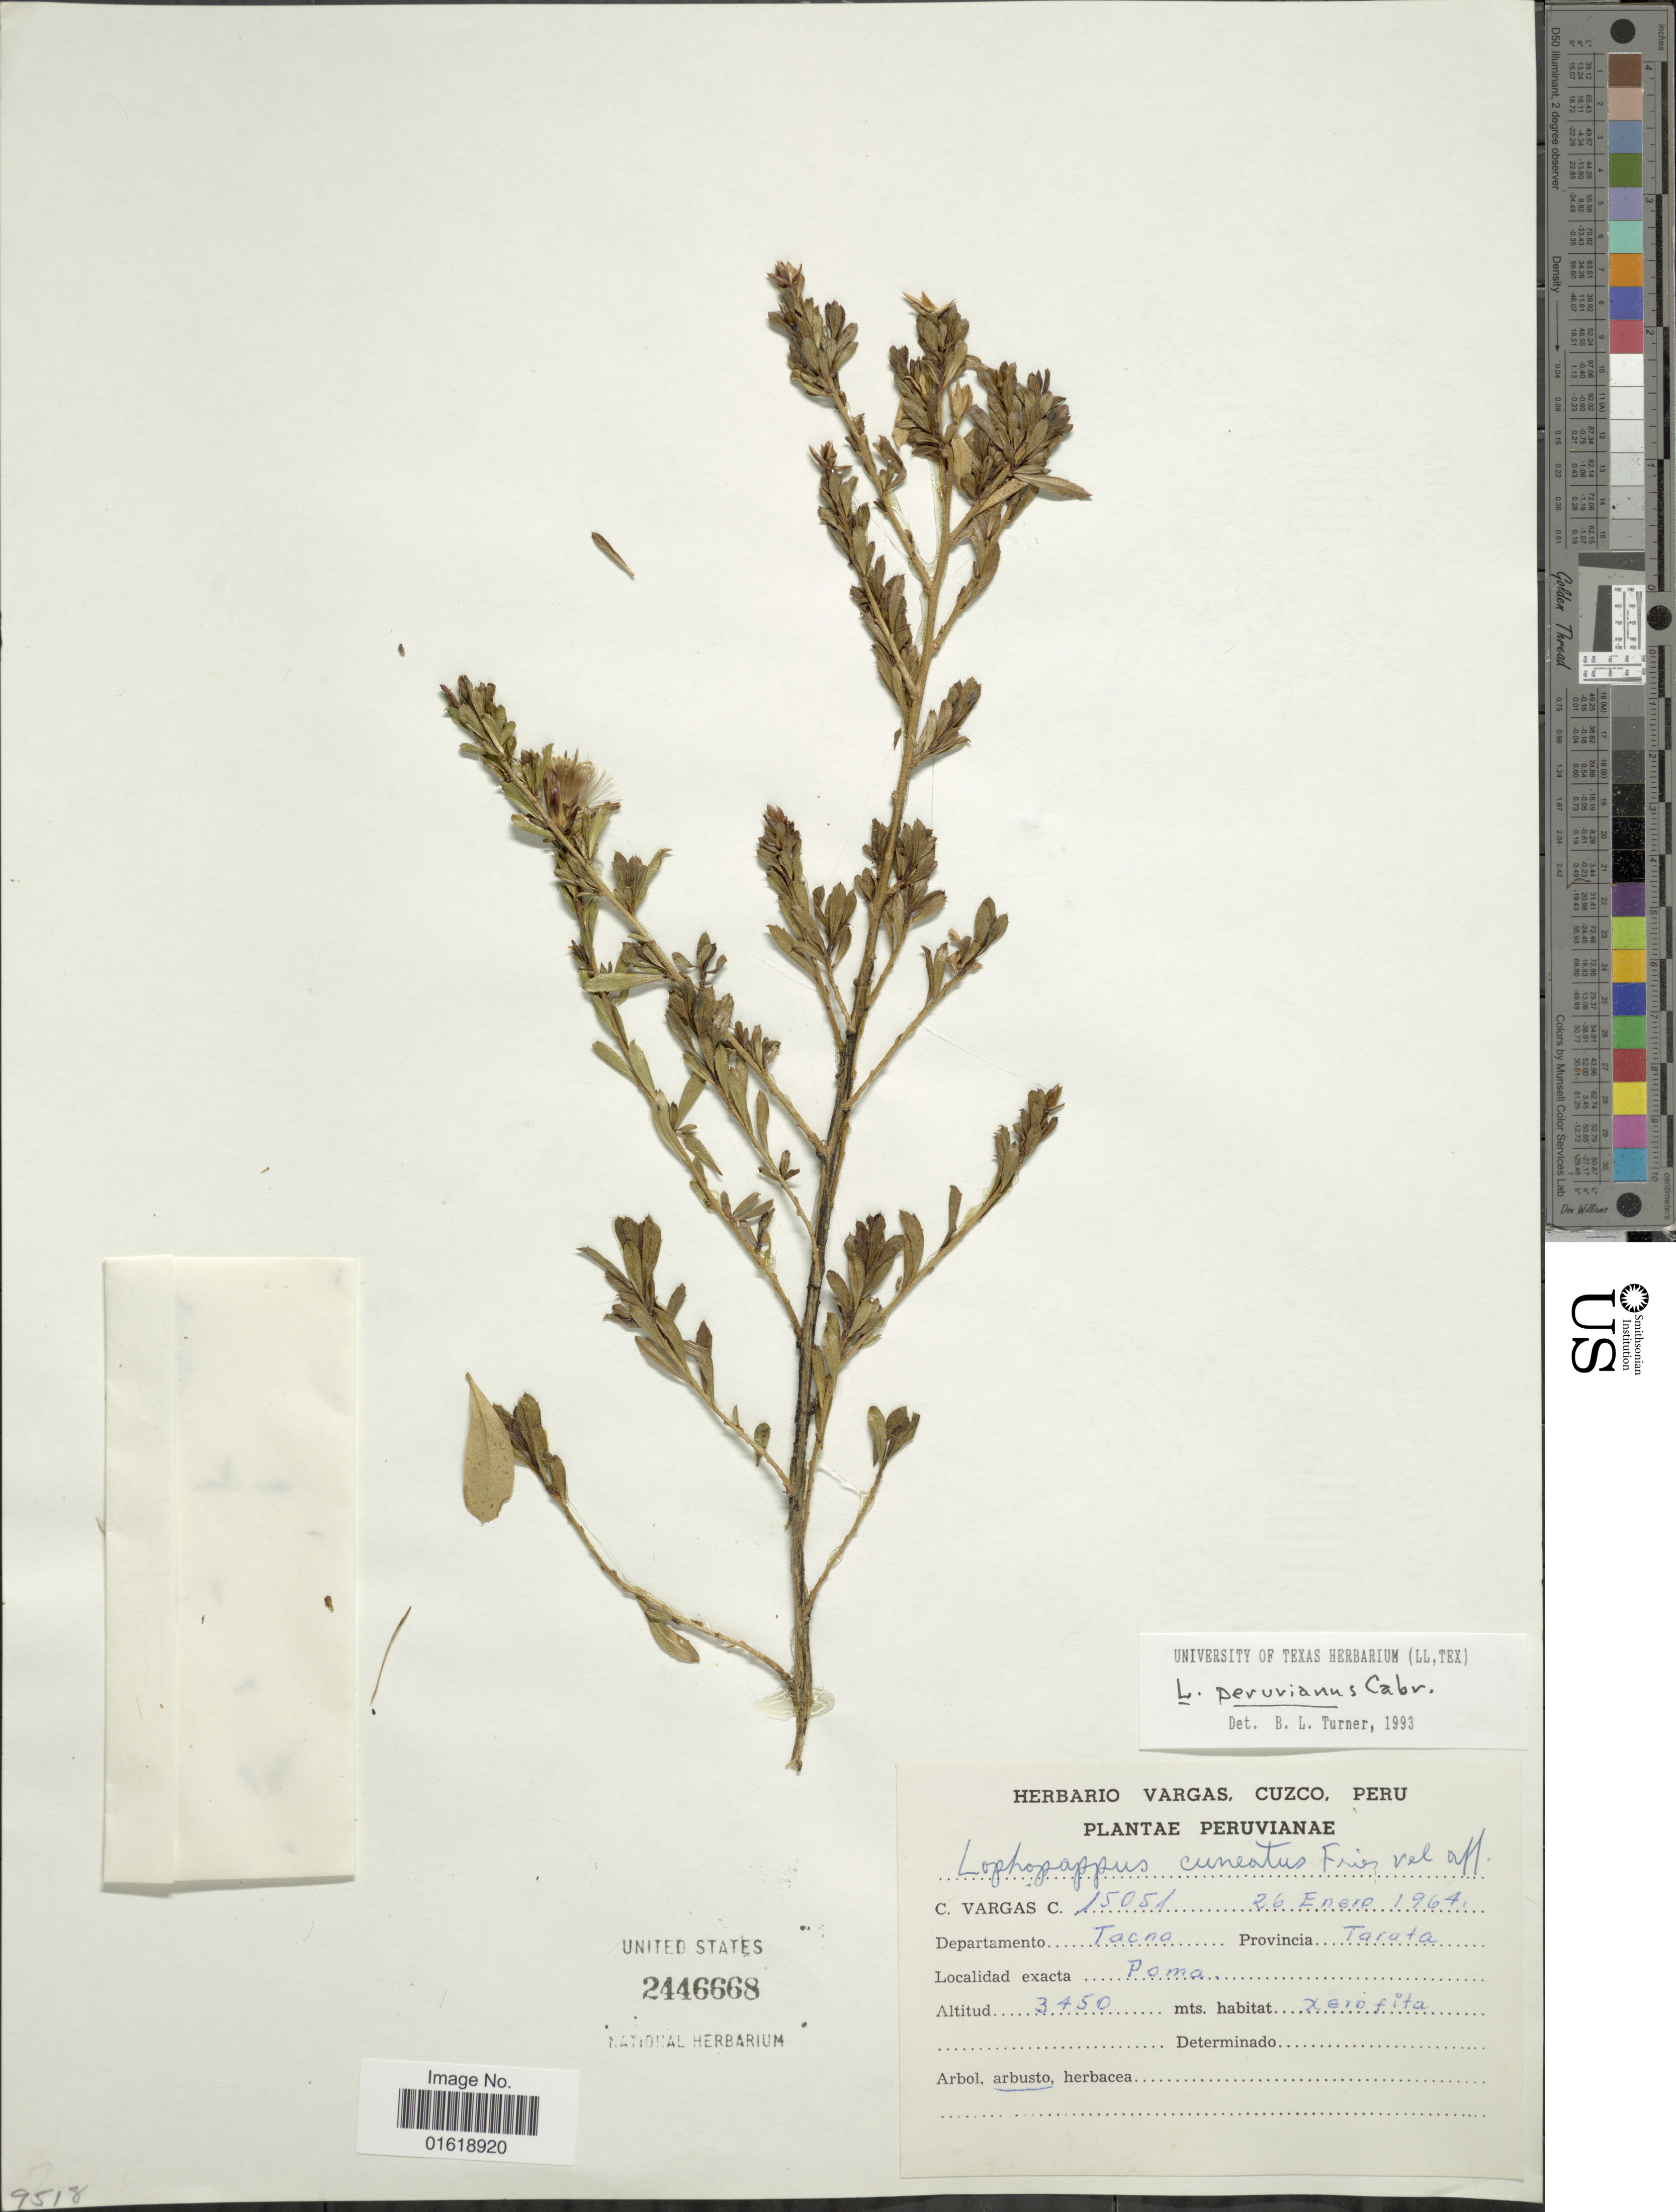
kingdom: Plantae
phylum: Tracheophyta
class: Magnoliopsida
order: Asterales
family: Asteraceae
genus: Lophopappus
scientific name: Lophopappus peruvianus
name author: Cabrera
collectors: C. Vargas Calderón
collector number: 15051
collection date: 1964-01-26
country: Peru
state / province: Tacna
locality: Departamento Tanca. Provincia Tarata. Poma.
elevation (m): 3450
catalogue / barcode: US 2446668